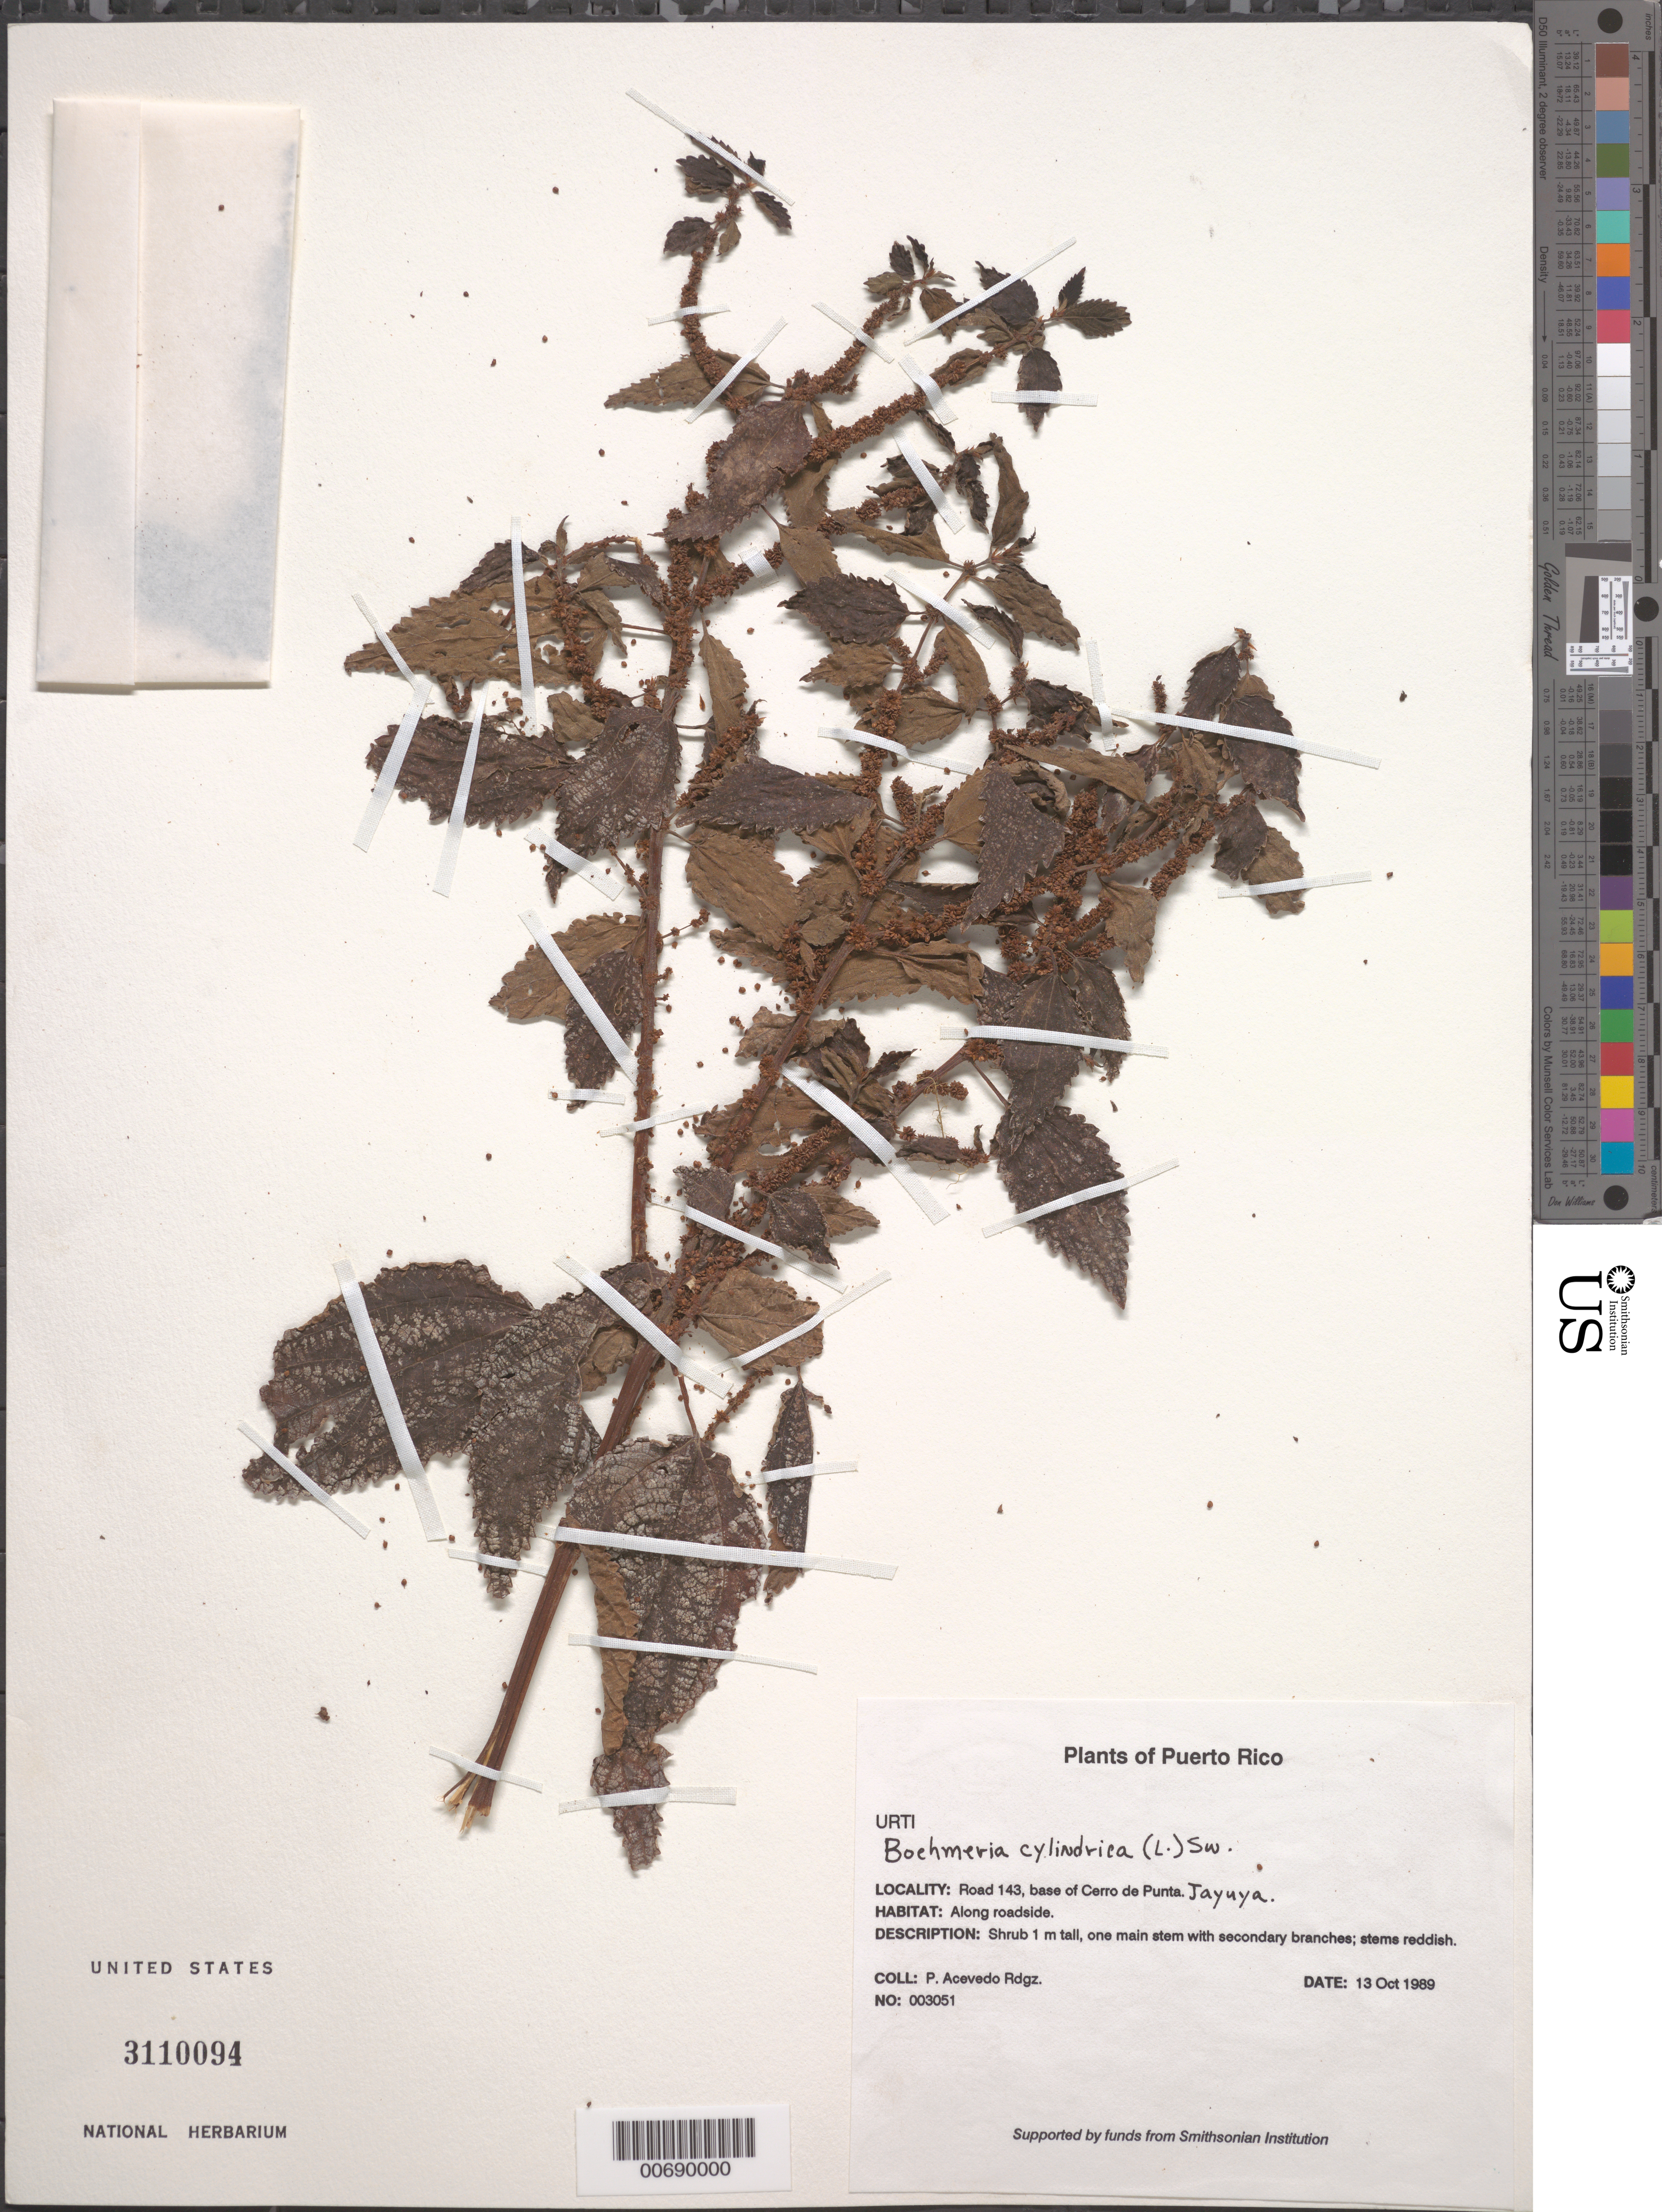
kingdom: Plantae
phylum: Tracheophyta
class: Magnoliopsida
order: Rosales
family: Urticaceae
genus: Boehmeria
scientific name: Boehmeria cylindrica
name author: (L.) Sw.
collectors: P. Acevedo-Rodr.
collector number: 3051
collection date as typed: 13 Oct 1989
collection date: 1989-10-13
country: Puerto Rico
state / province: Jayuya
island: Puerto Rico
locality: Jayuya; Road 143, base of Cerro de Punta.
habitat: Along roadside.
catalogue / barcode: US 3110094